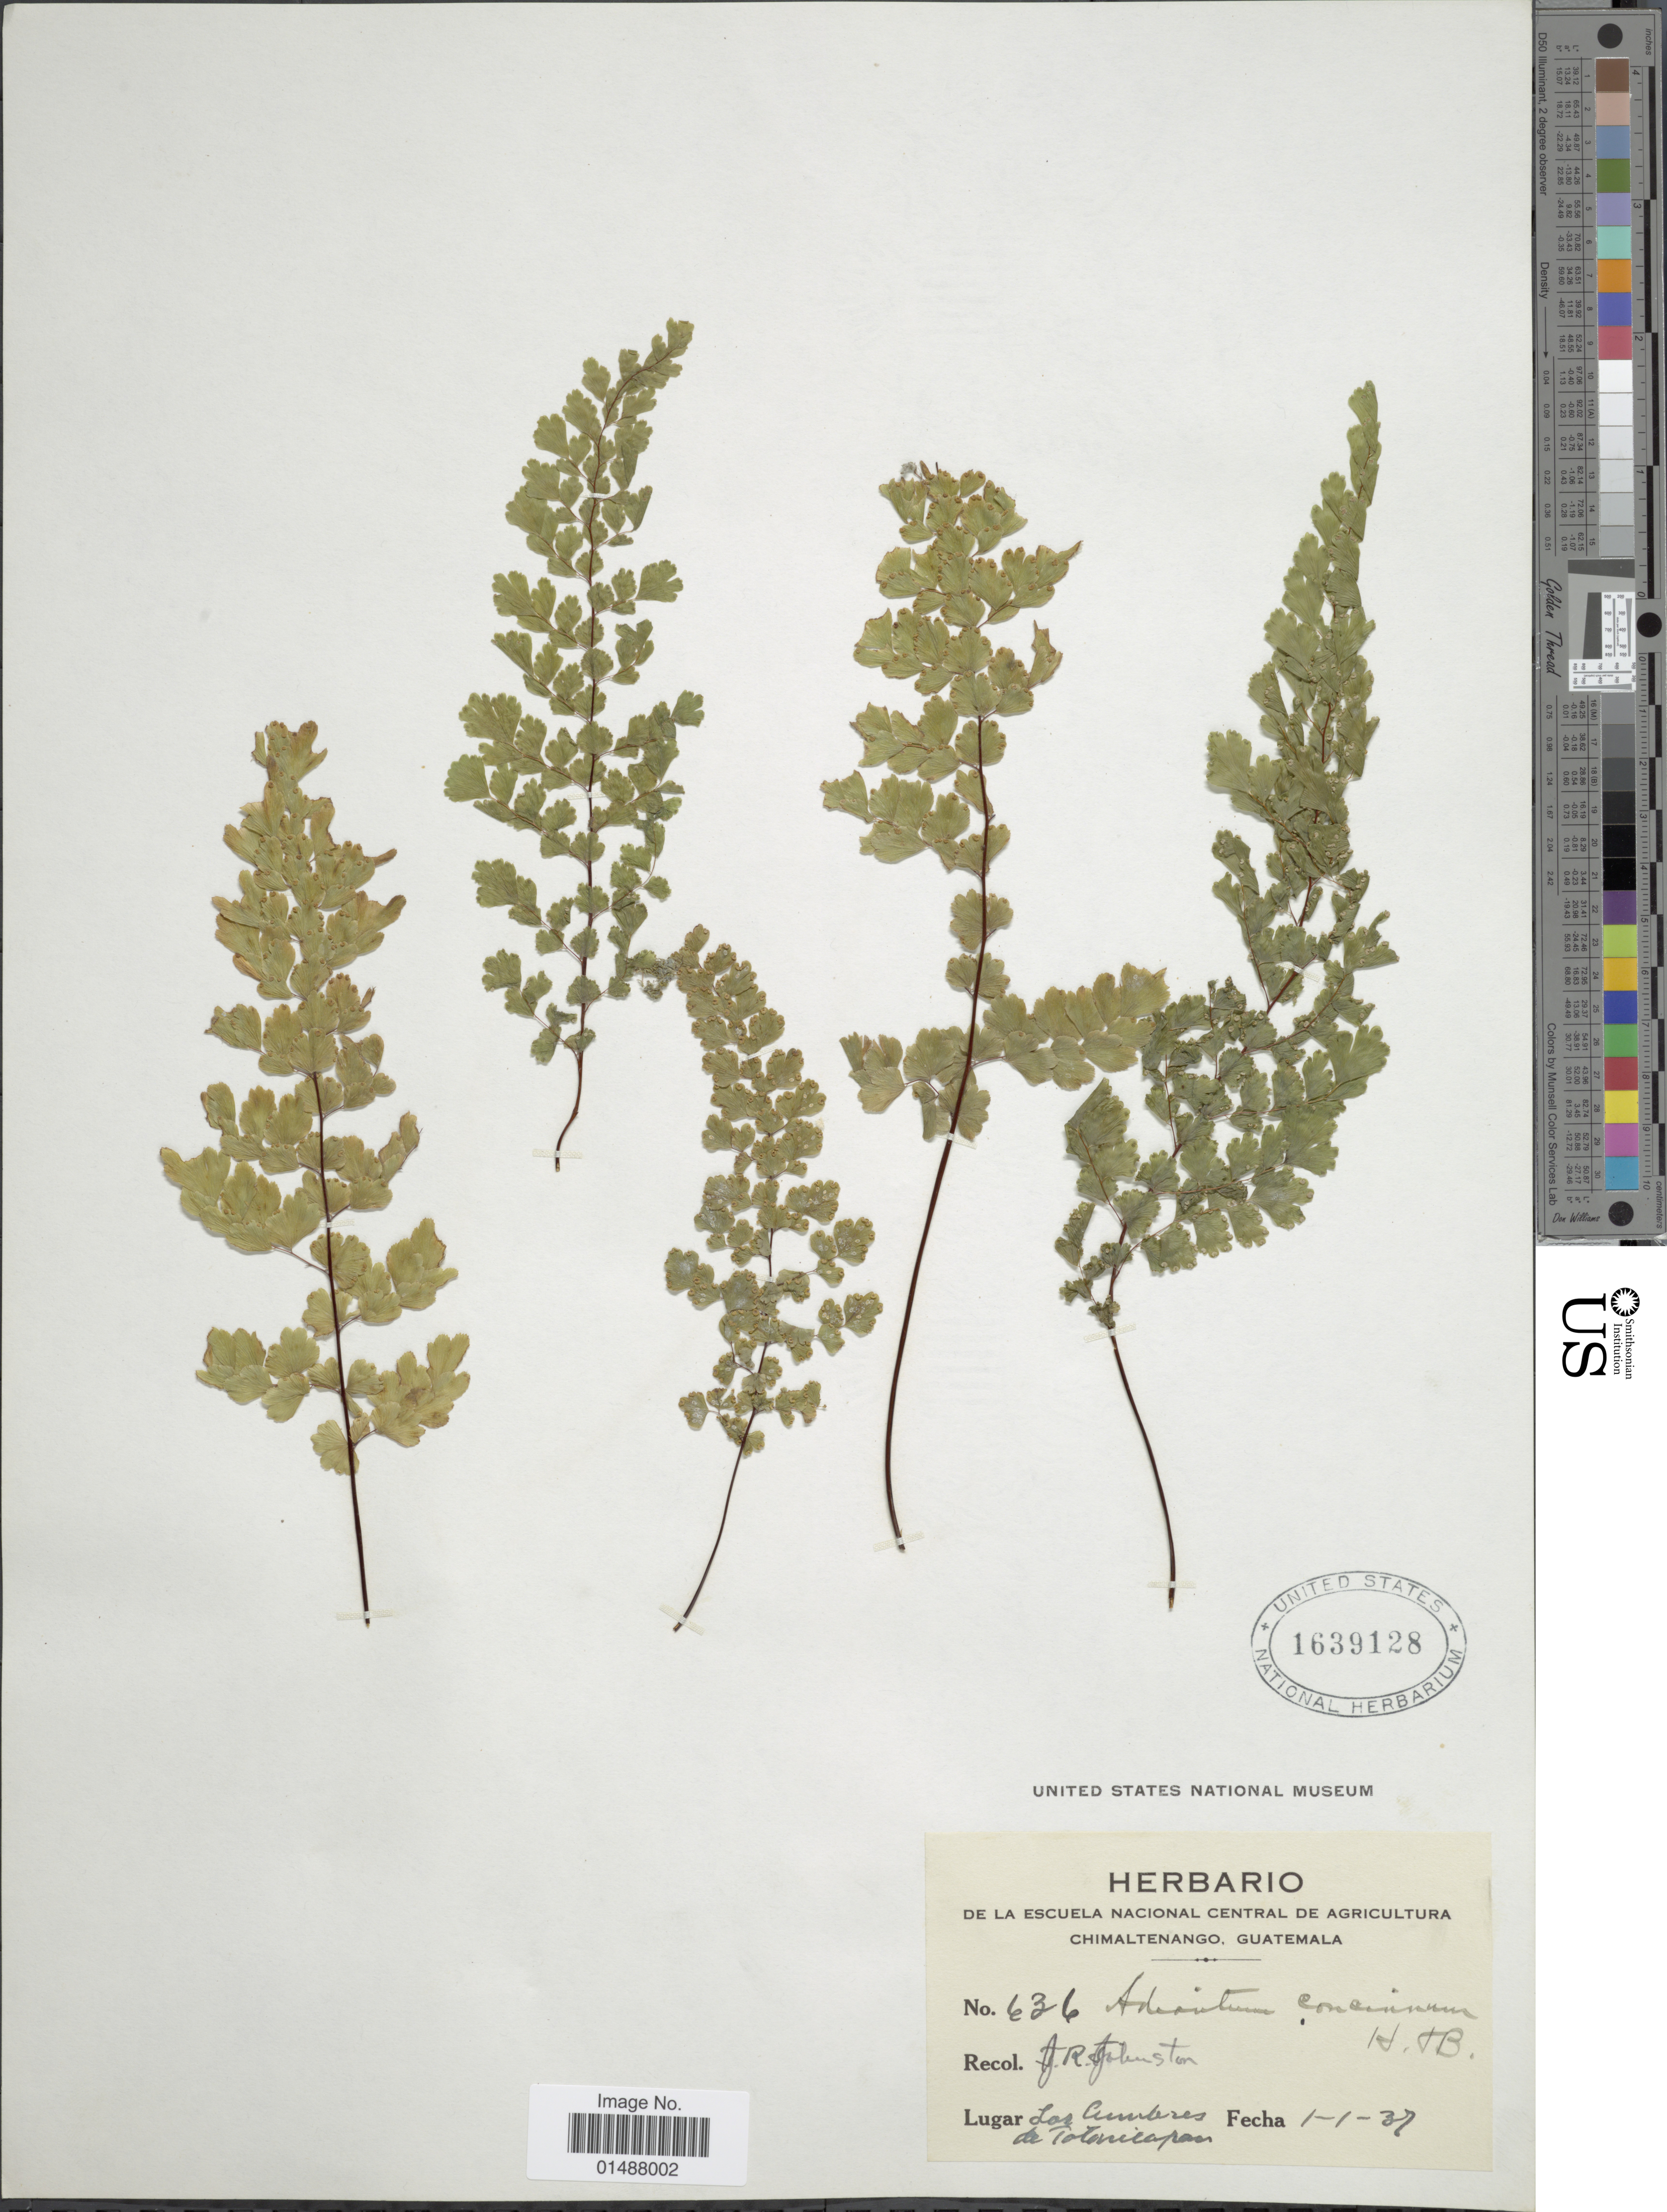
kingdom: Plantae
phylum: Tracheophyta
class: Polypodiopsida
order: Polypodiales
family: Pteridaceae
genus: Adiantum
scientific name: Adiantum concinnum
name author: Humb. & Bonpl. ex Willd.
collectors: J. Johnston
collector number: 636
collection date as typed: Transcribed d/m/y: 1/1/37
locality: Los Cumbres, de totenicapam [interpreted]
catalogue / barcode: US 1639128